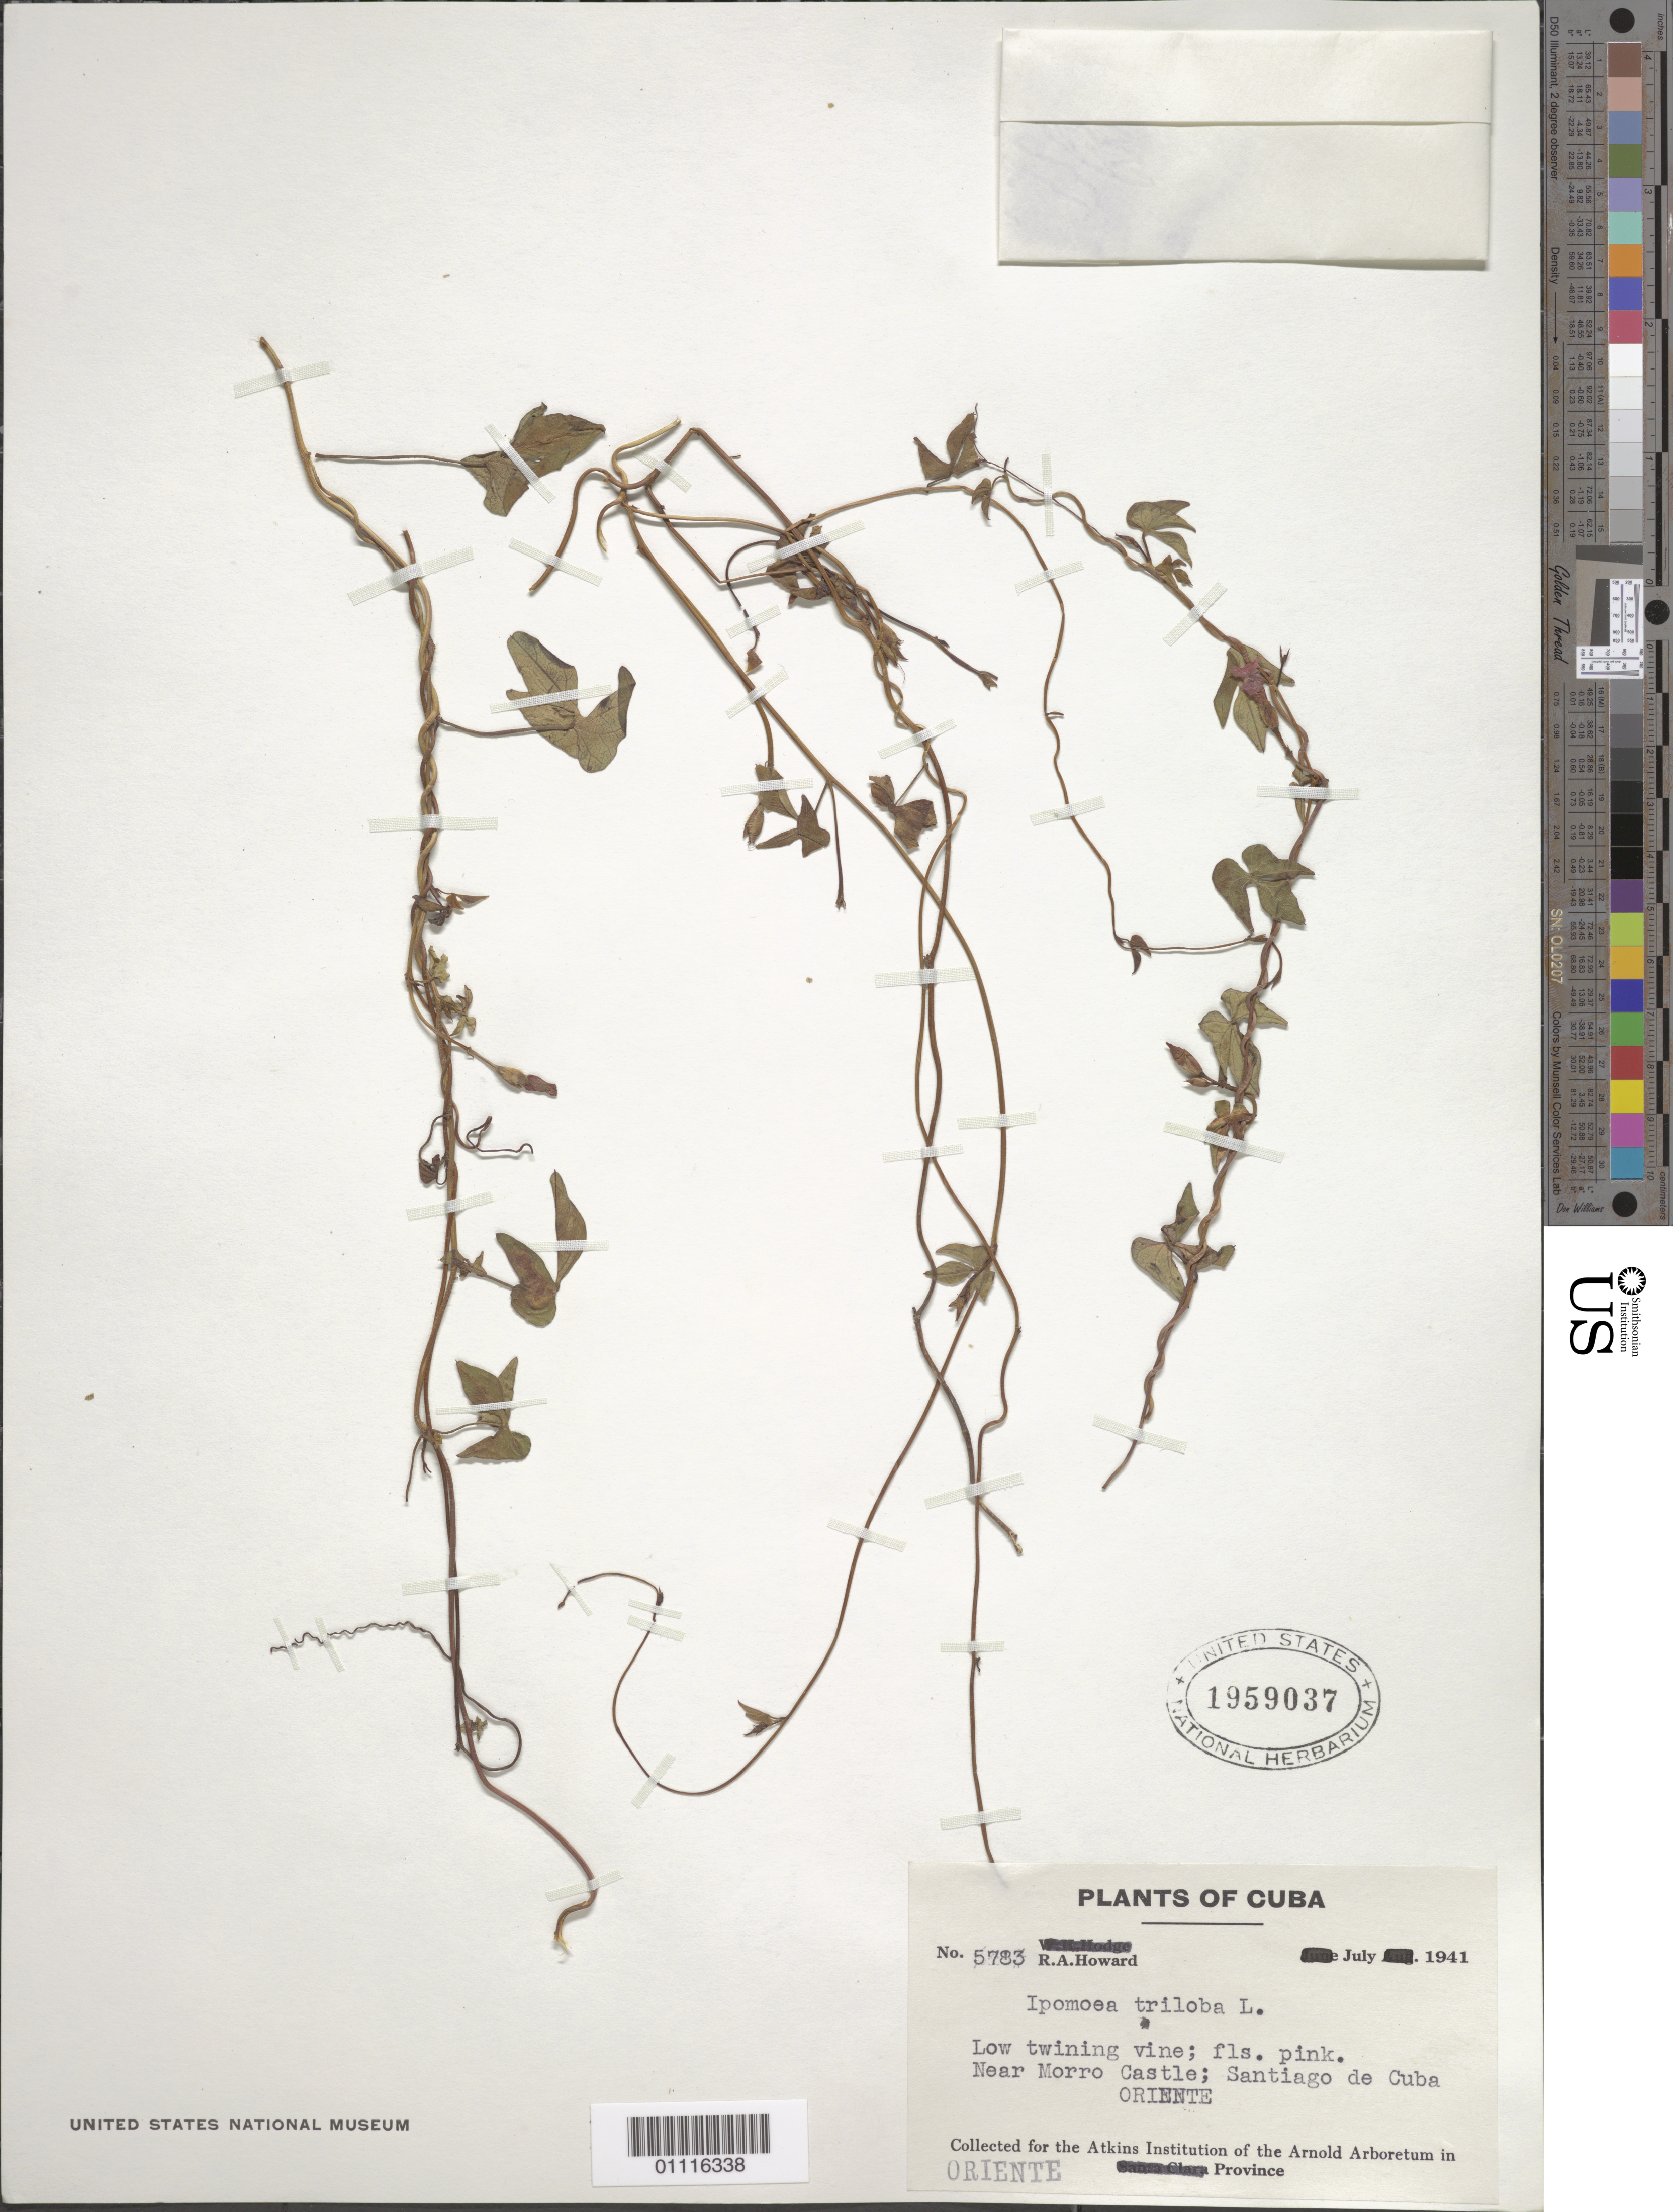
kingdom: Plantae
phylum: Tracheophyta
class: Magnoliopsida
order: Solanales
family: Convolvulaceae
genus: Ipomoea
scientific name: Ipomoea triloba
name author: L.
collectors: R. A. Howard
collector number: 5783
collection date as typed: Jul 1941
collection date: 1941-07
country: Cuba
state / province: Santiago de Cuba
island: Cuba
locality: Near Morro Castle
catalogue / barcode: US 1959037